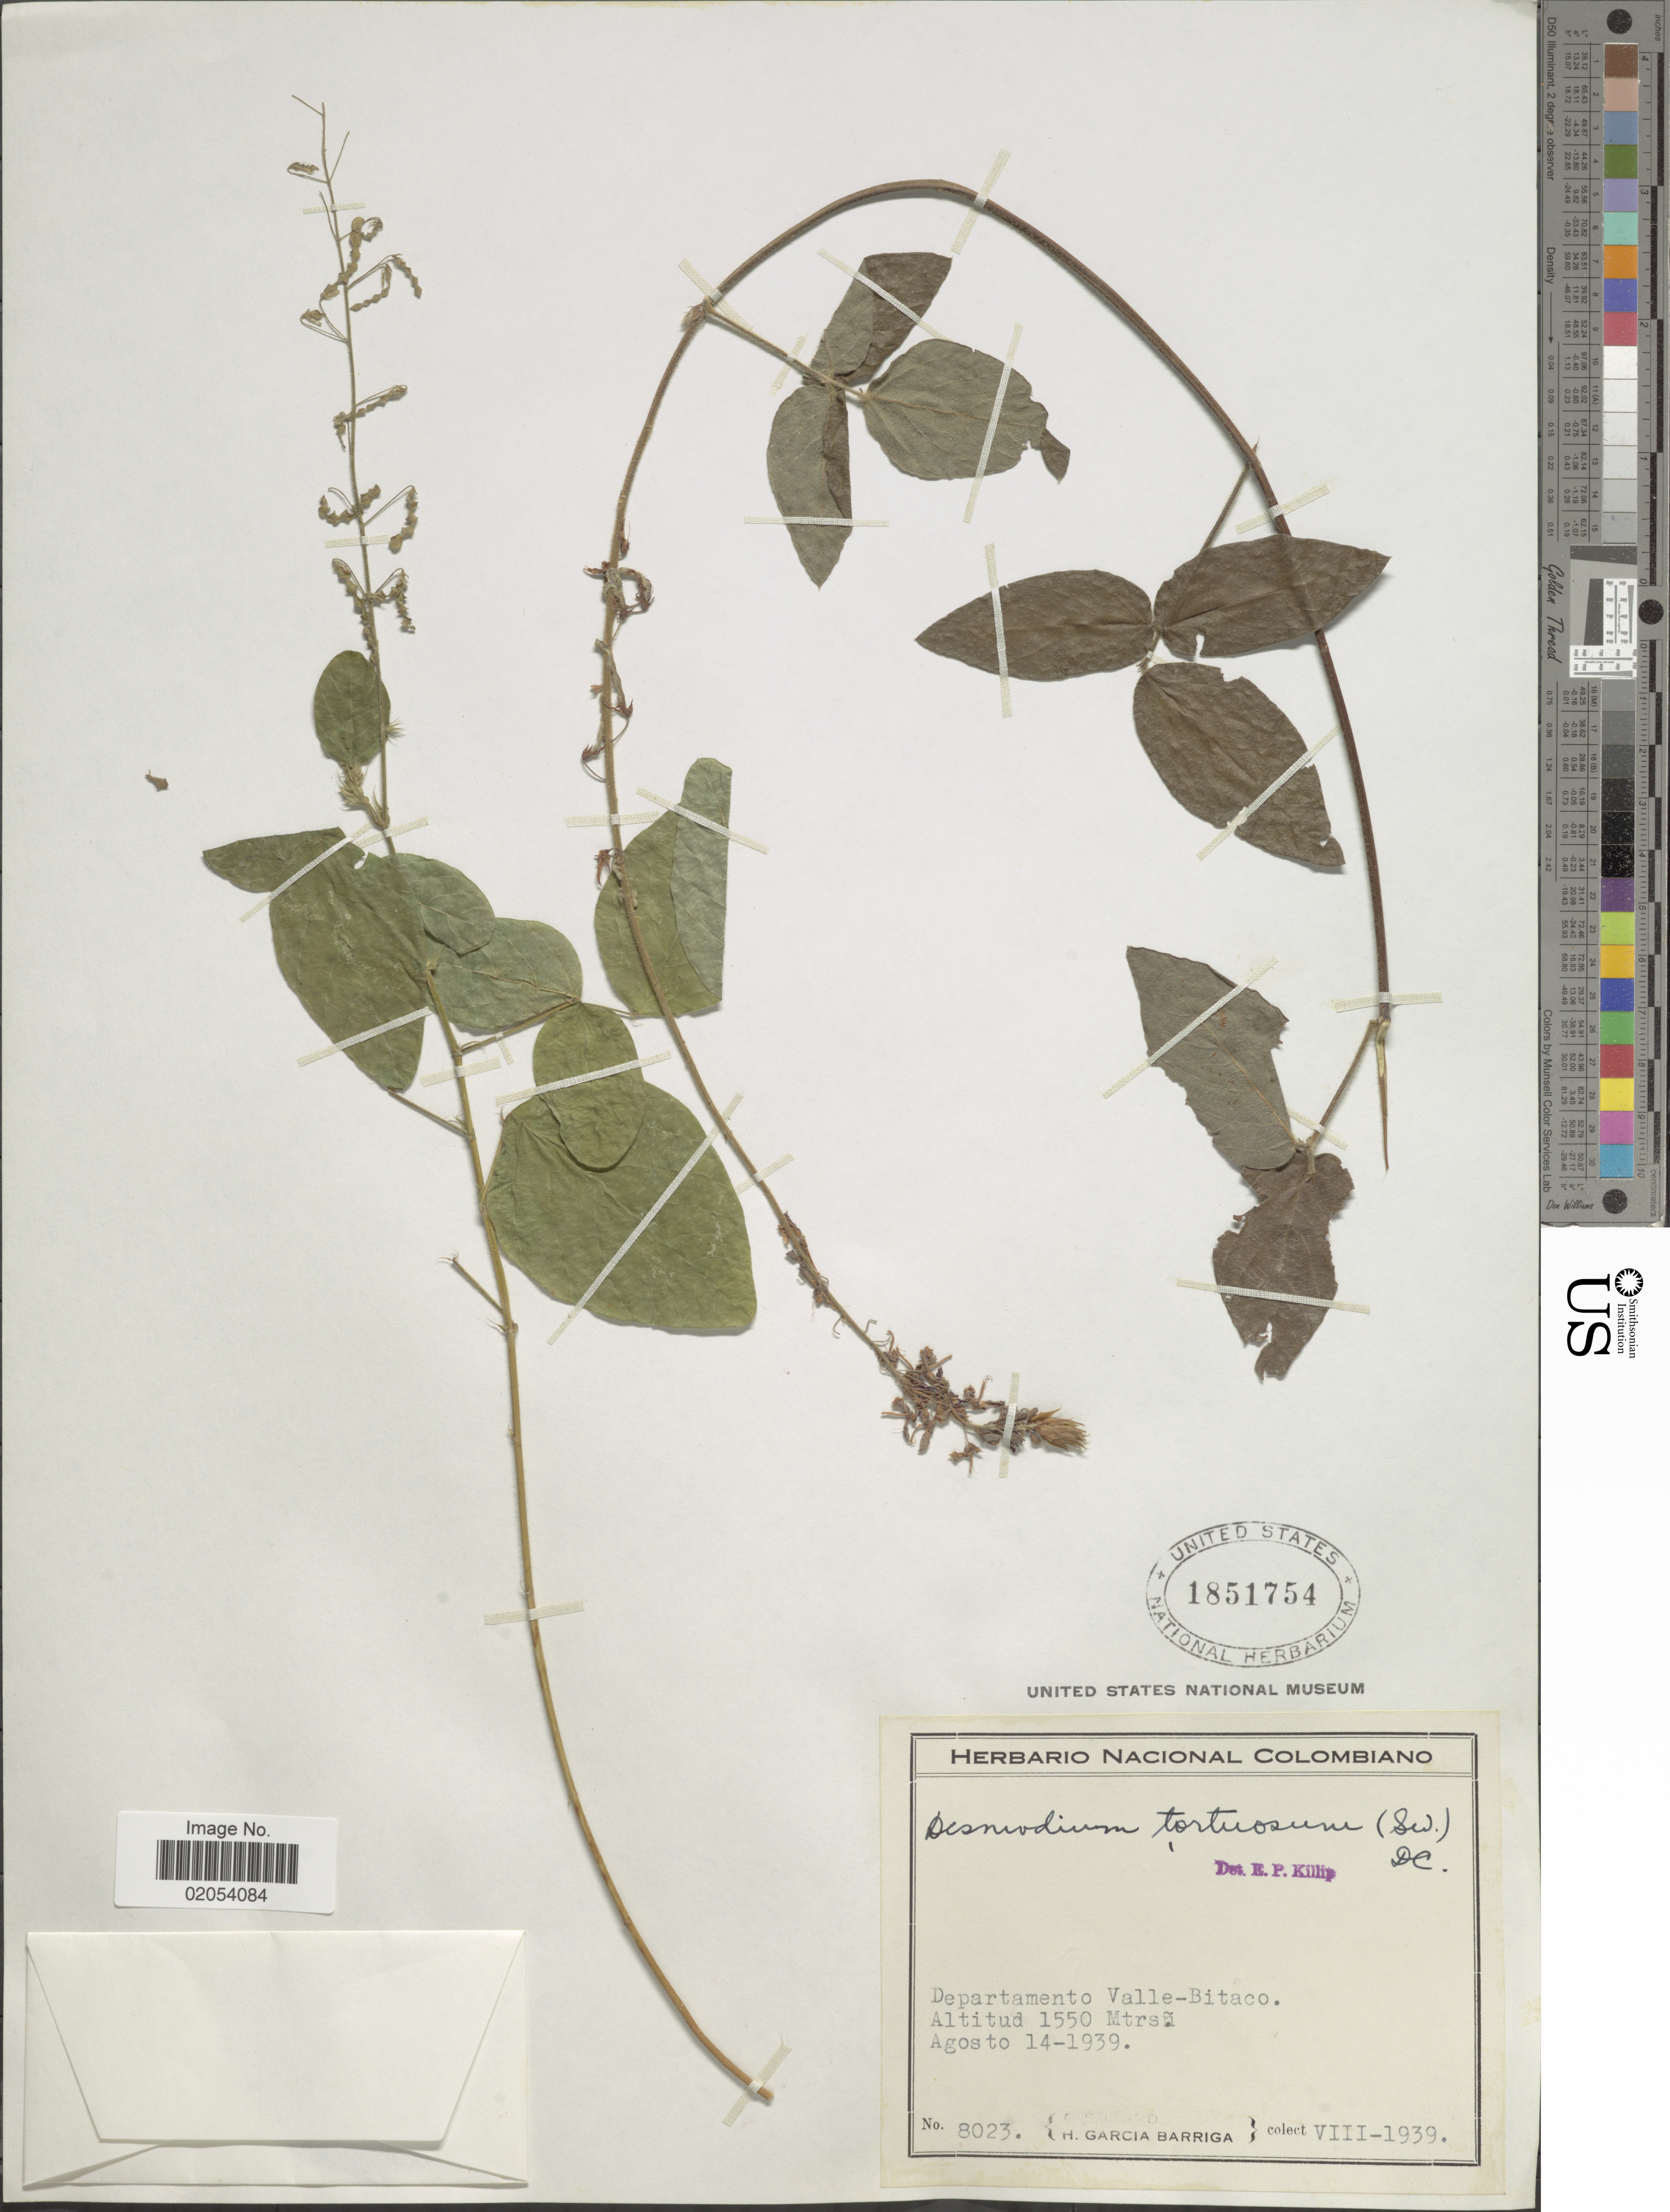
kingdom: Plantae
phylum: Tracheophyta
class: Magnoliopsida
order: Fabales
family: Fabaceae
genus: Desmodium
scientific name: Desmodium tortuosum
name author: (Sw.) DC.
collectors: H. García Barriga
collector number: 8023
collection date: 1939-08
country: Colombia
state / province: Valle del Cauca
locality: Departamento Valle-Bitaco.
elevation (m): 1550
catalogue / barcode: US 1851754